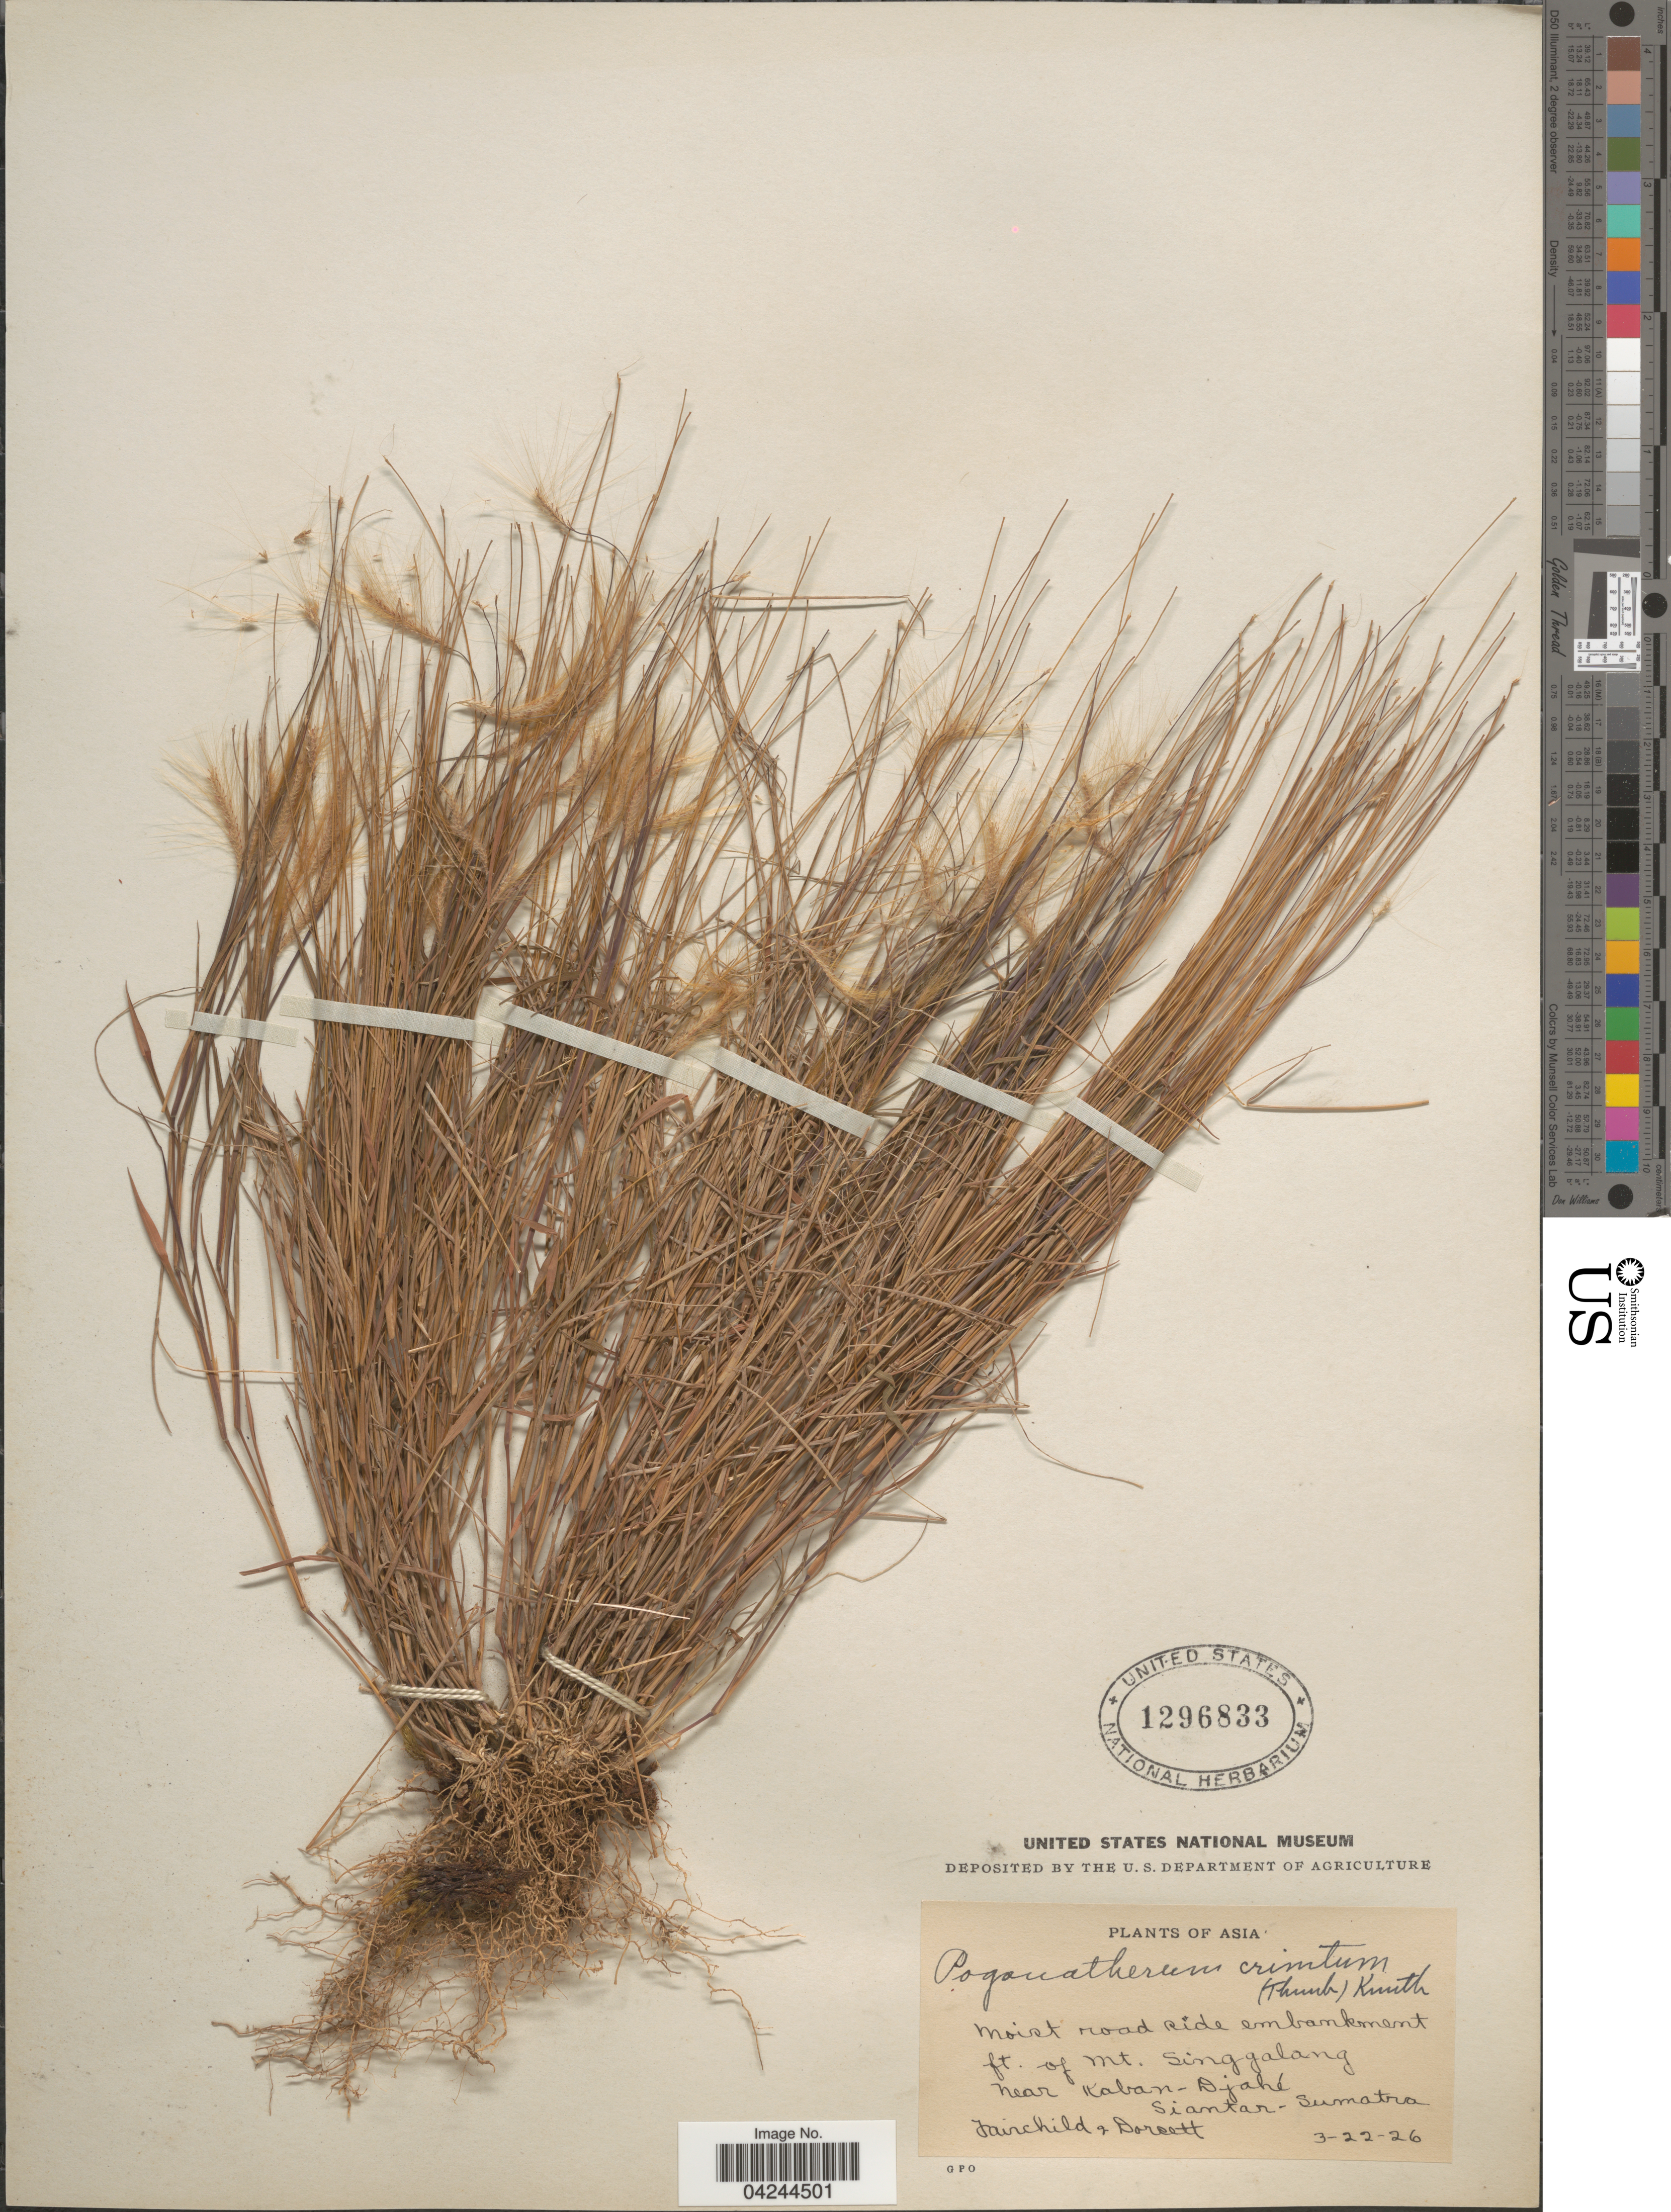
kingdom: Plantae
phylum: Tracheophyta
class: Liliopsida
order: Poales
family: Poaceae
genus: Pogonatherum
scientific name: Pogonatherum crinitum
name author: (Thunb.) Kunth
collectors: -. Fairchild & -- Dorsett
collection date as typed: Transcribed d/m/y: 22/3/26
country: Indonesia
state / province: Sumatra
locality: Moist road side embankment ft. of Mt. Singgalang near Kaban-Djahé. Siantar.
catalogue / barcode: US 1296833